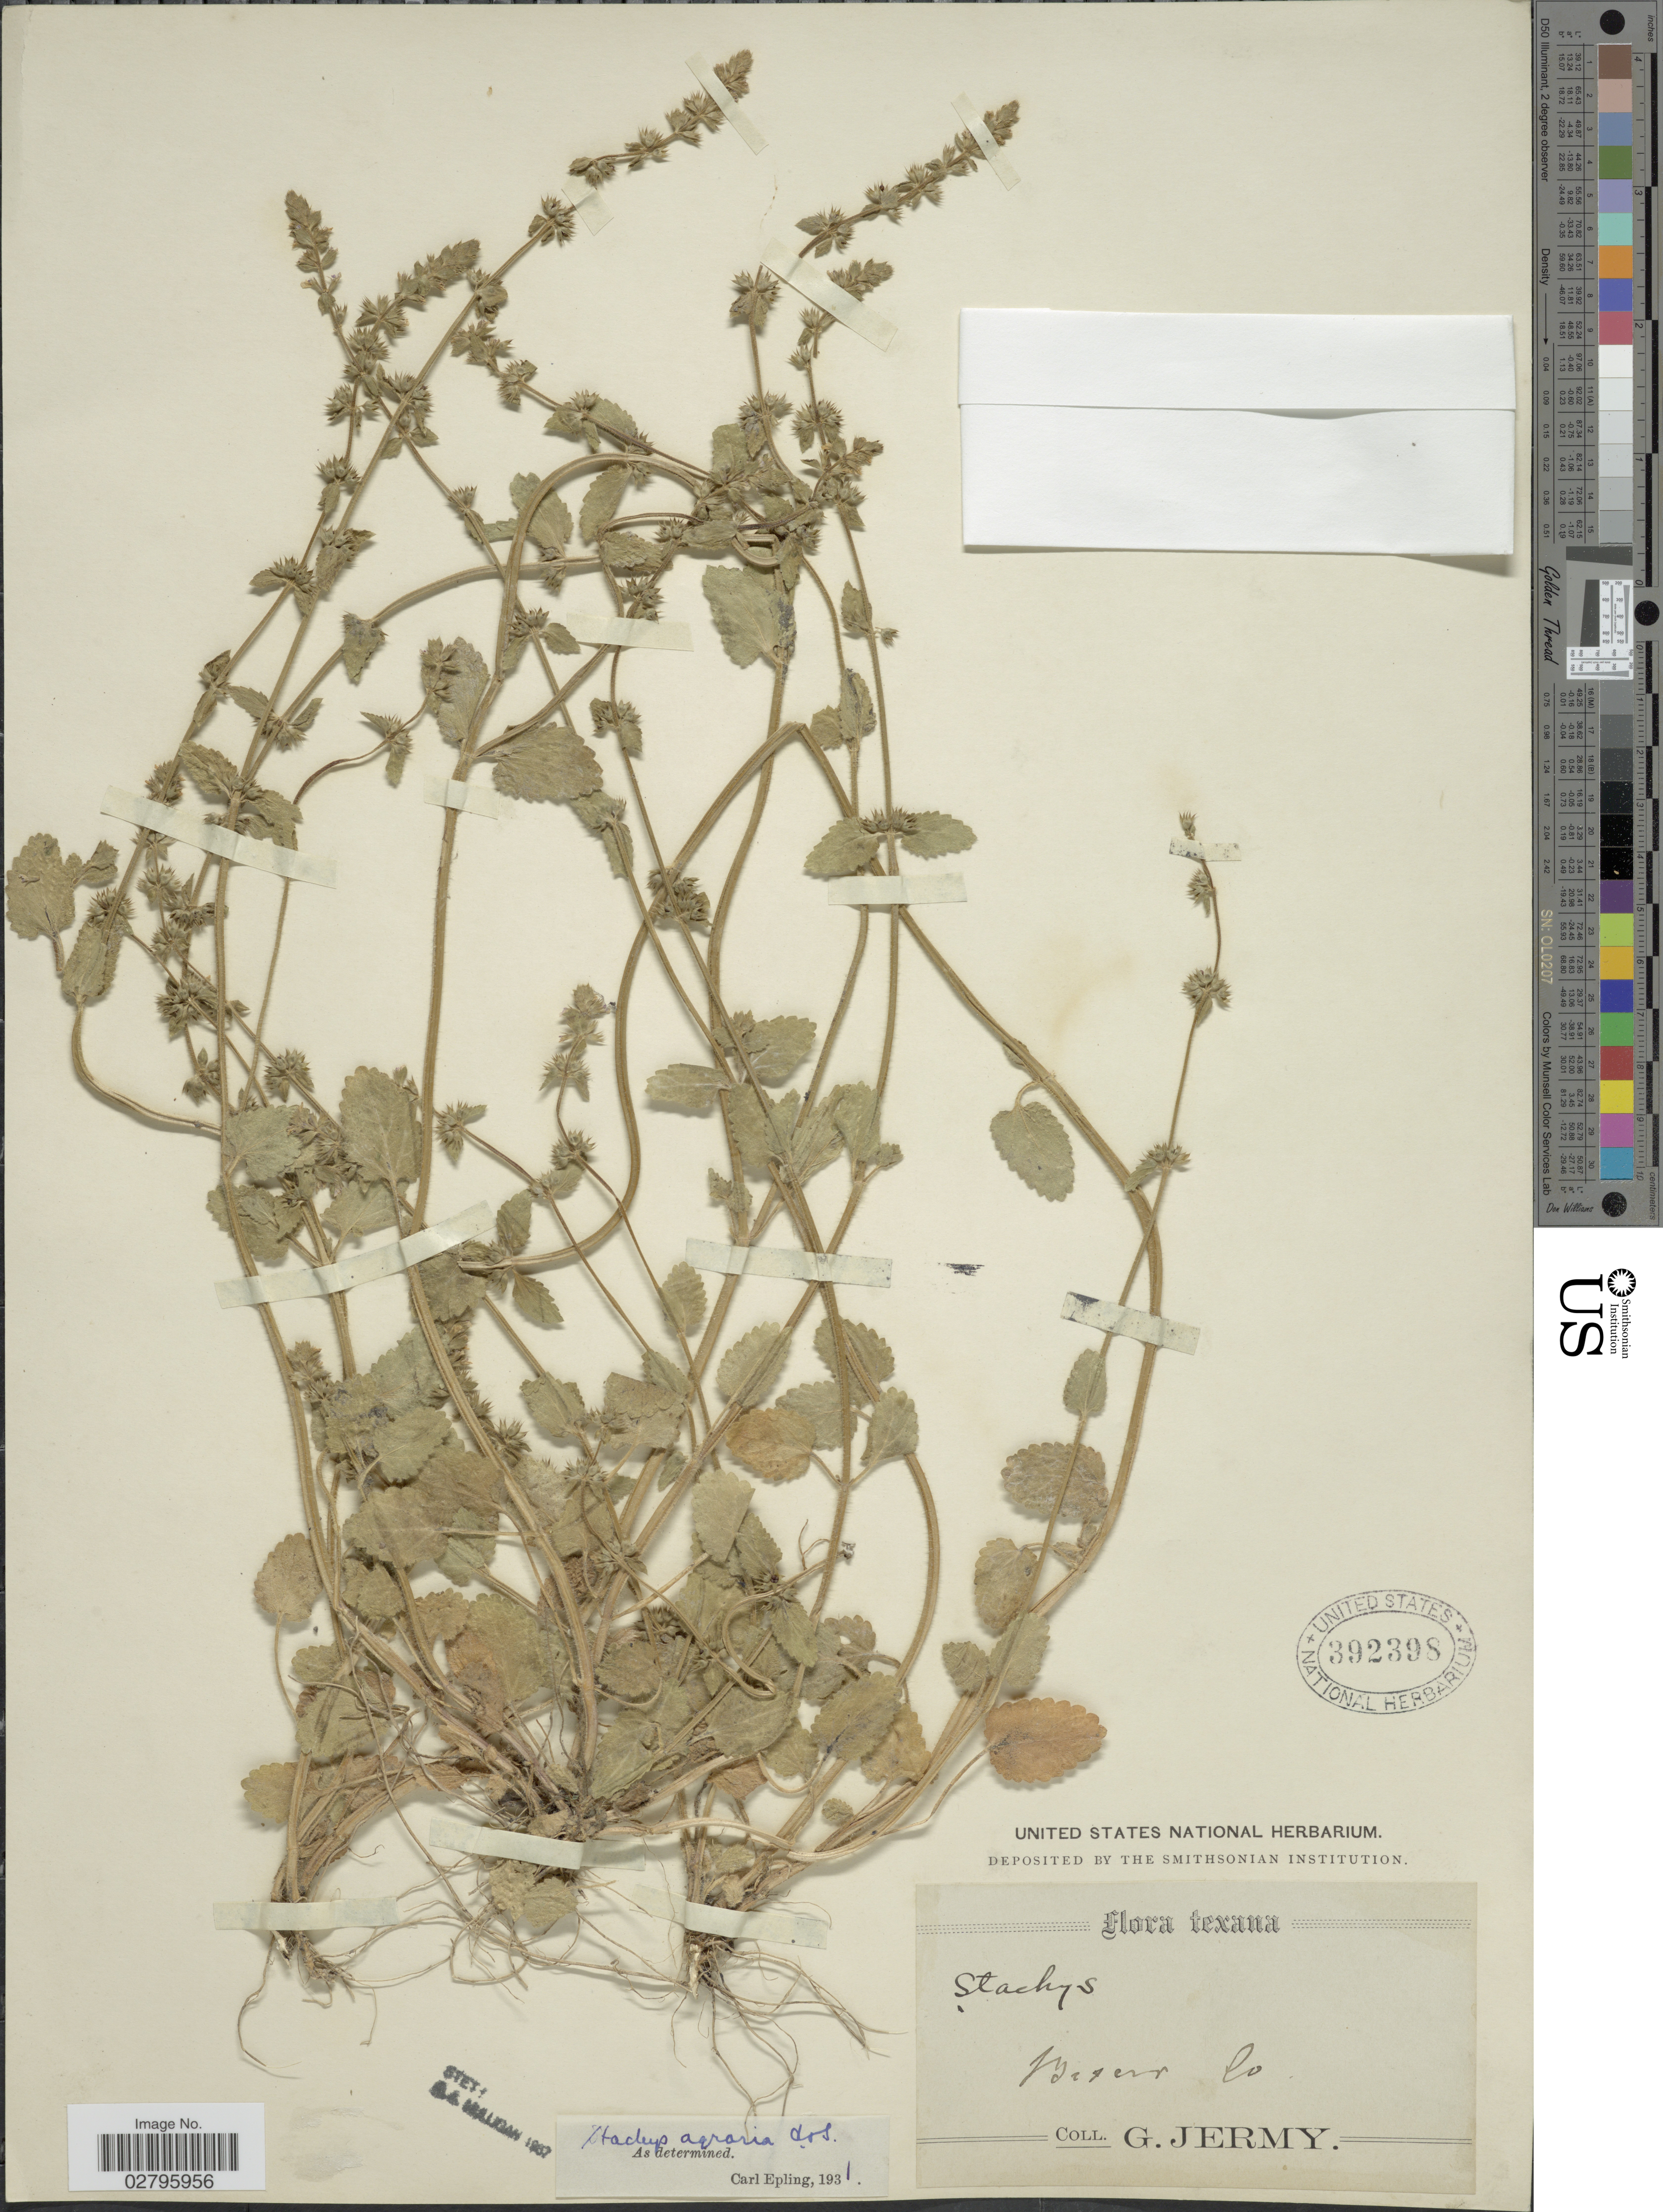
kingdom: Plantae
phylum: Tracheophyta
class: Magnoliopsida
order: Lamiales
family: Lamiaceae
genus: Stachys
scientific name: Stachys agraria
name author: Schltdl. & Cham.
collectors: G. Jermy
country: United States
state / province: Texas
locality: Texana. Bexar Co.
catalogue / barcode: US 392398